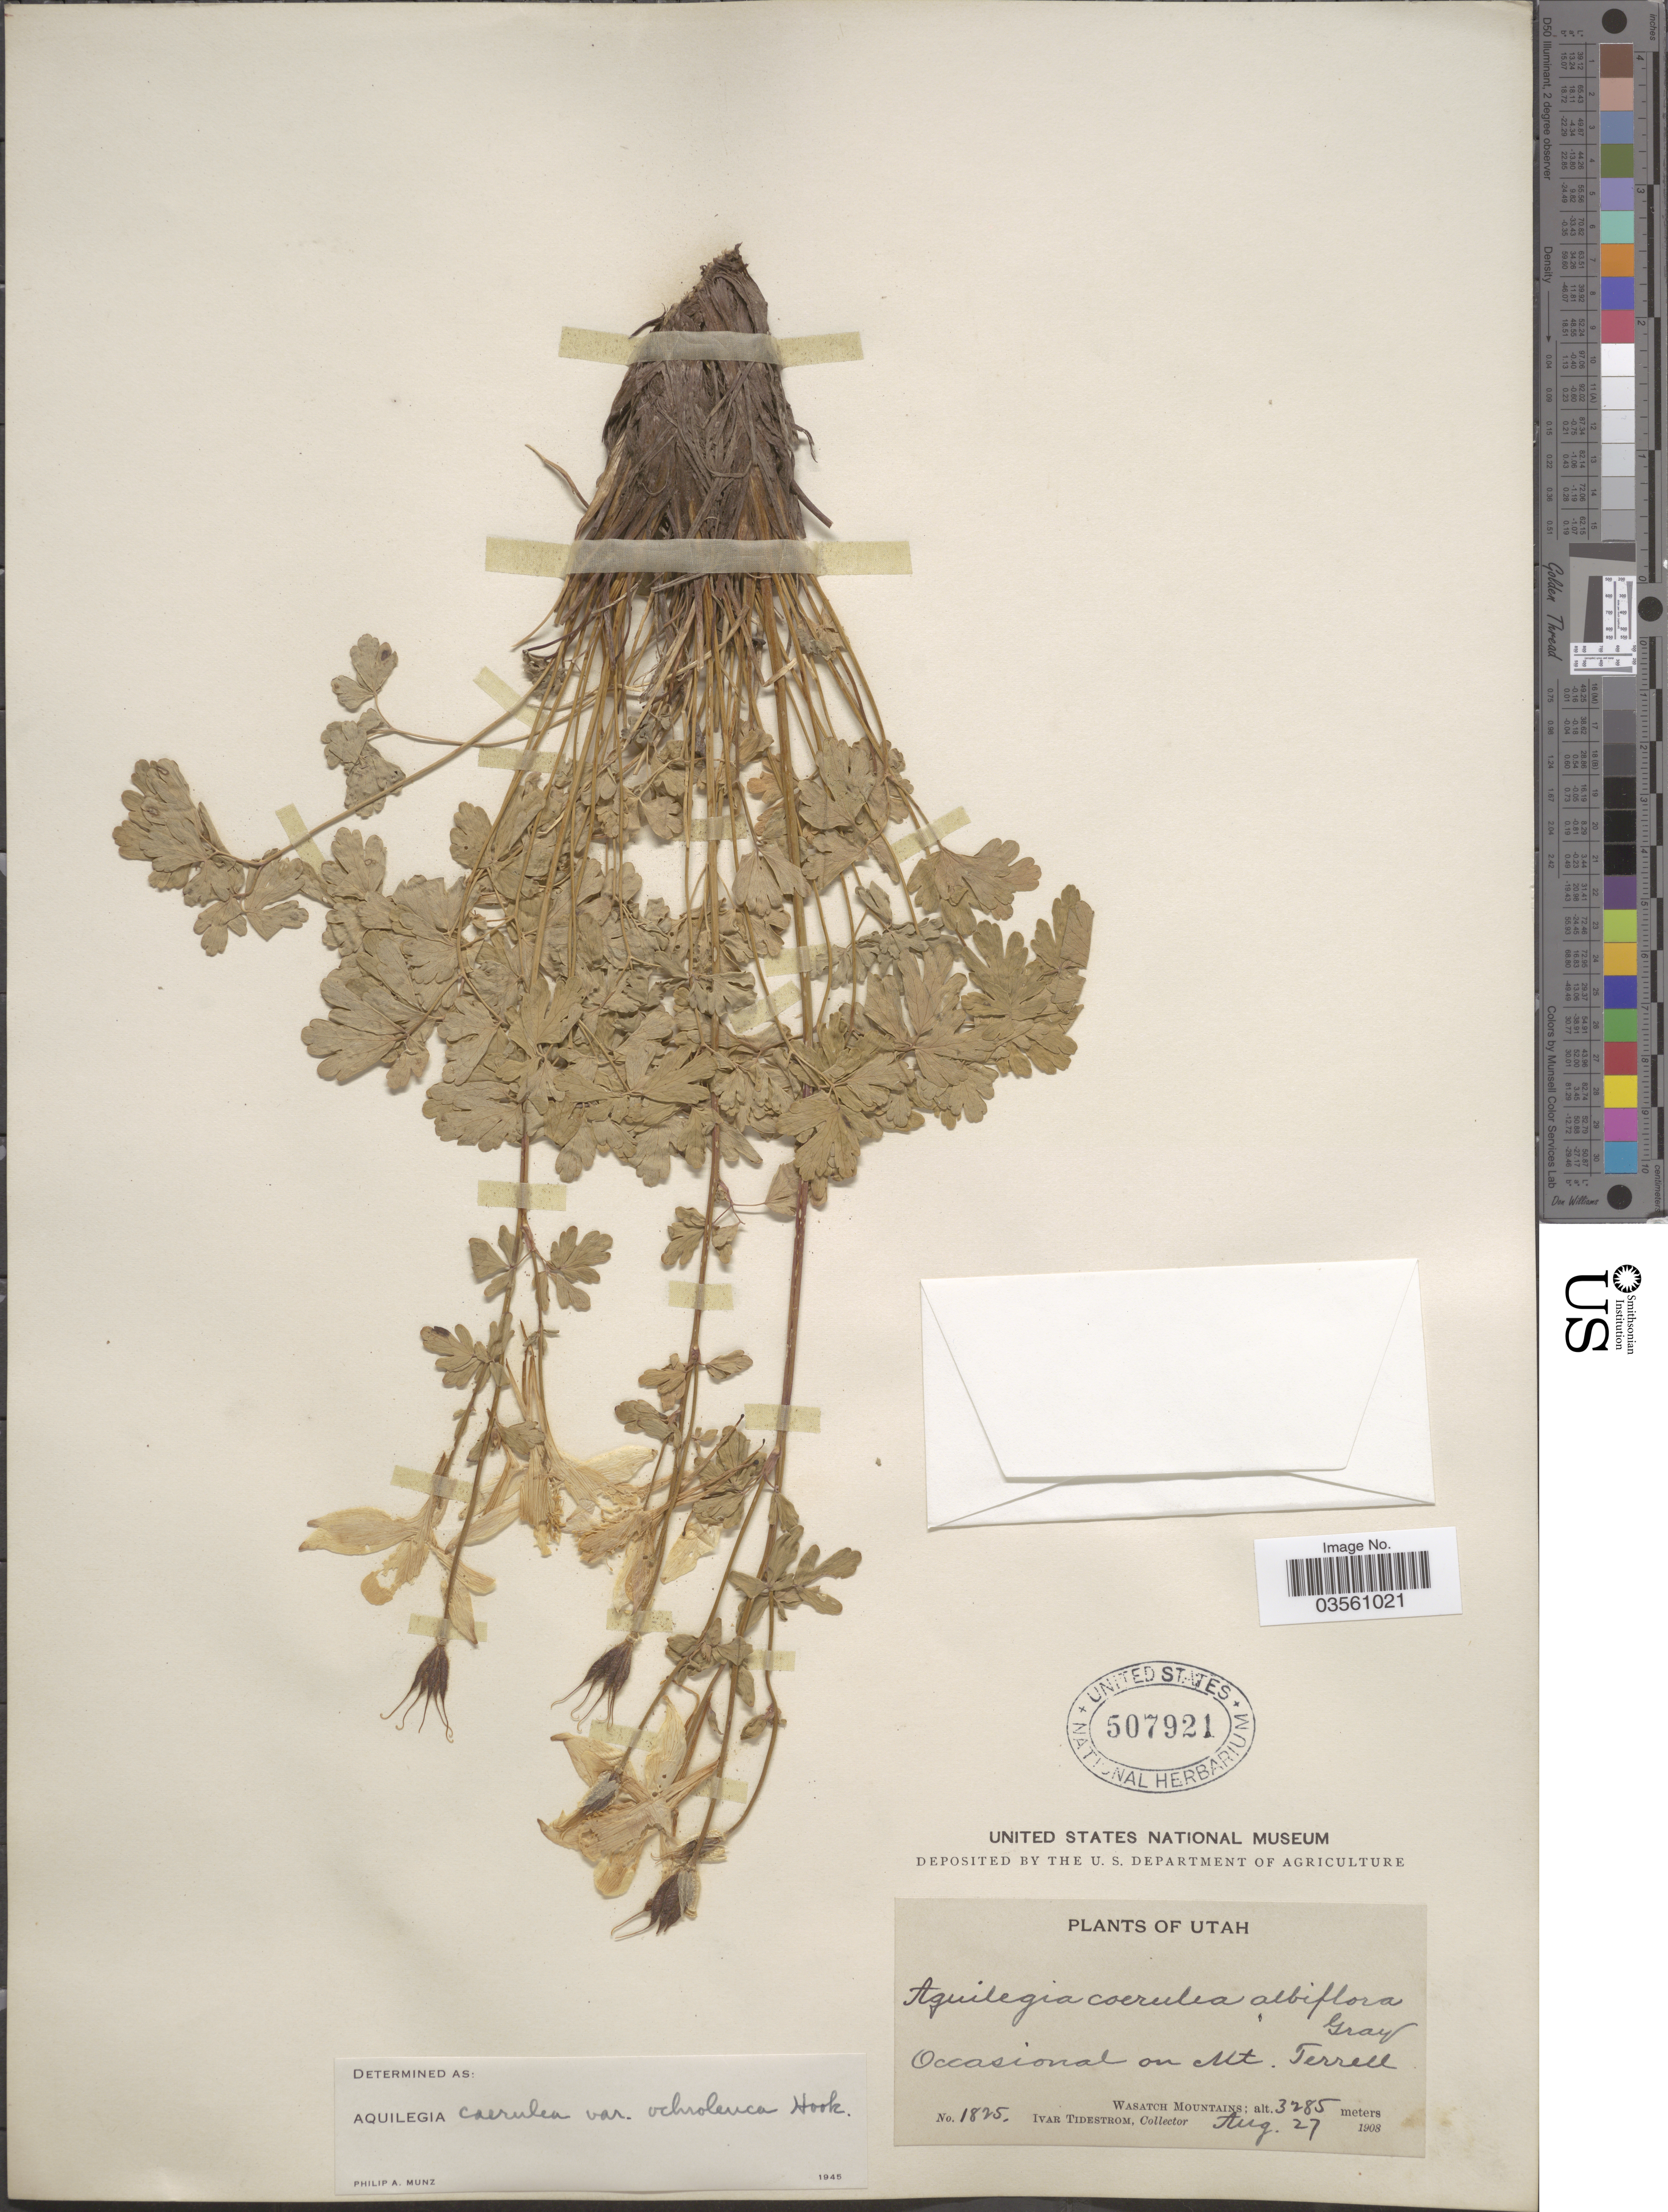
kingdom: Plantae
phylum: Tracheophyta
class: Magnoliopsida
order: Ranunculales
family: Ranunculaceae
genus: Aquilegia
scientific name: Aquilegia coerulea var. ochroleuca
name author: Hook.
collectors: I. F. Tidestrom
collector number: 1825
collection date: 1908-08-27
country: United States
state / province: Utah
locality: Mt. Terrell. Wasatch Mountains.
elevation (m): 3285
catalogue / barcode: US 507921